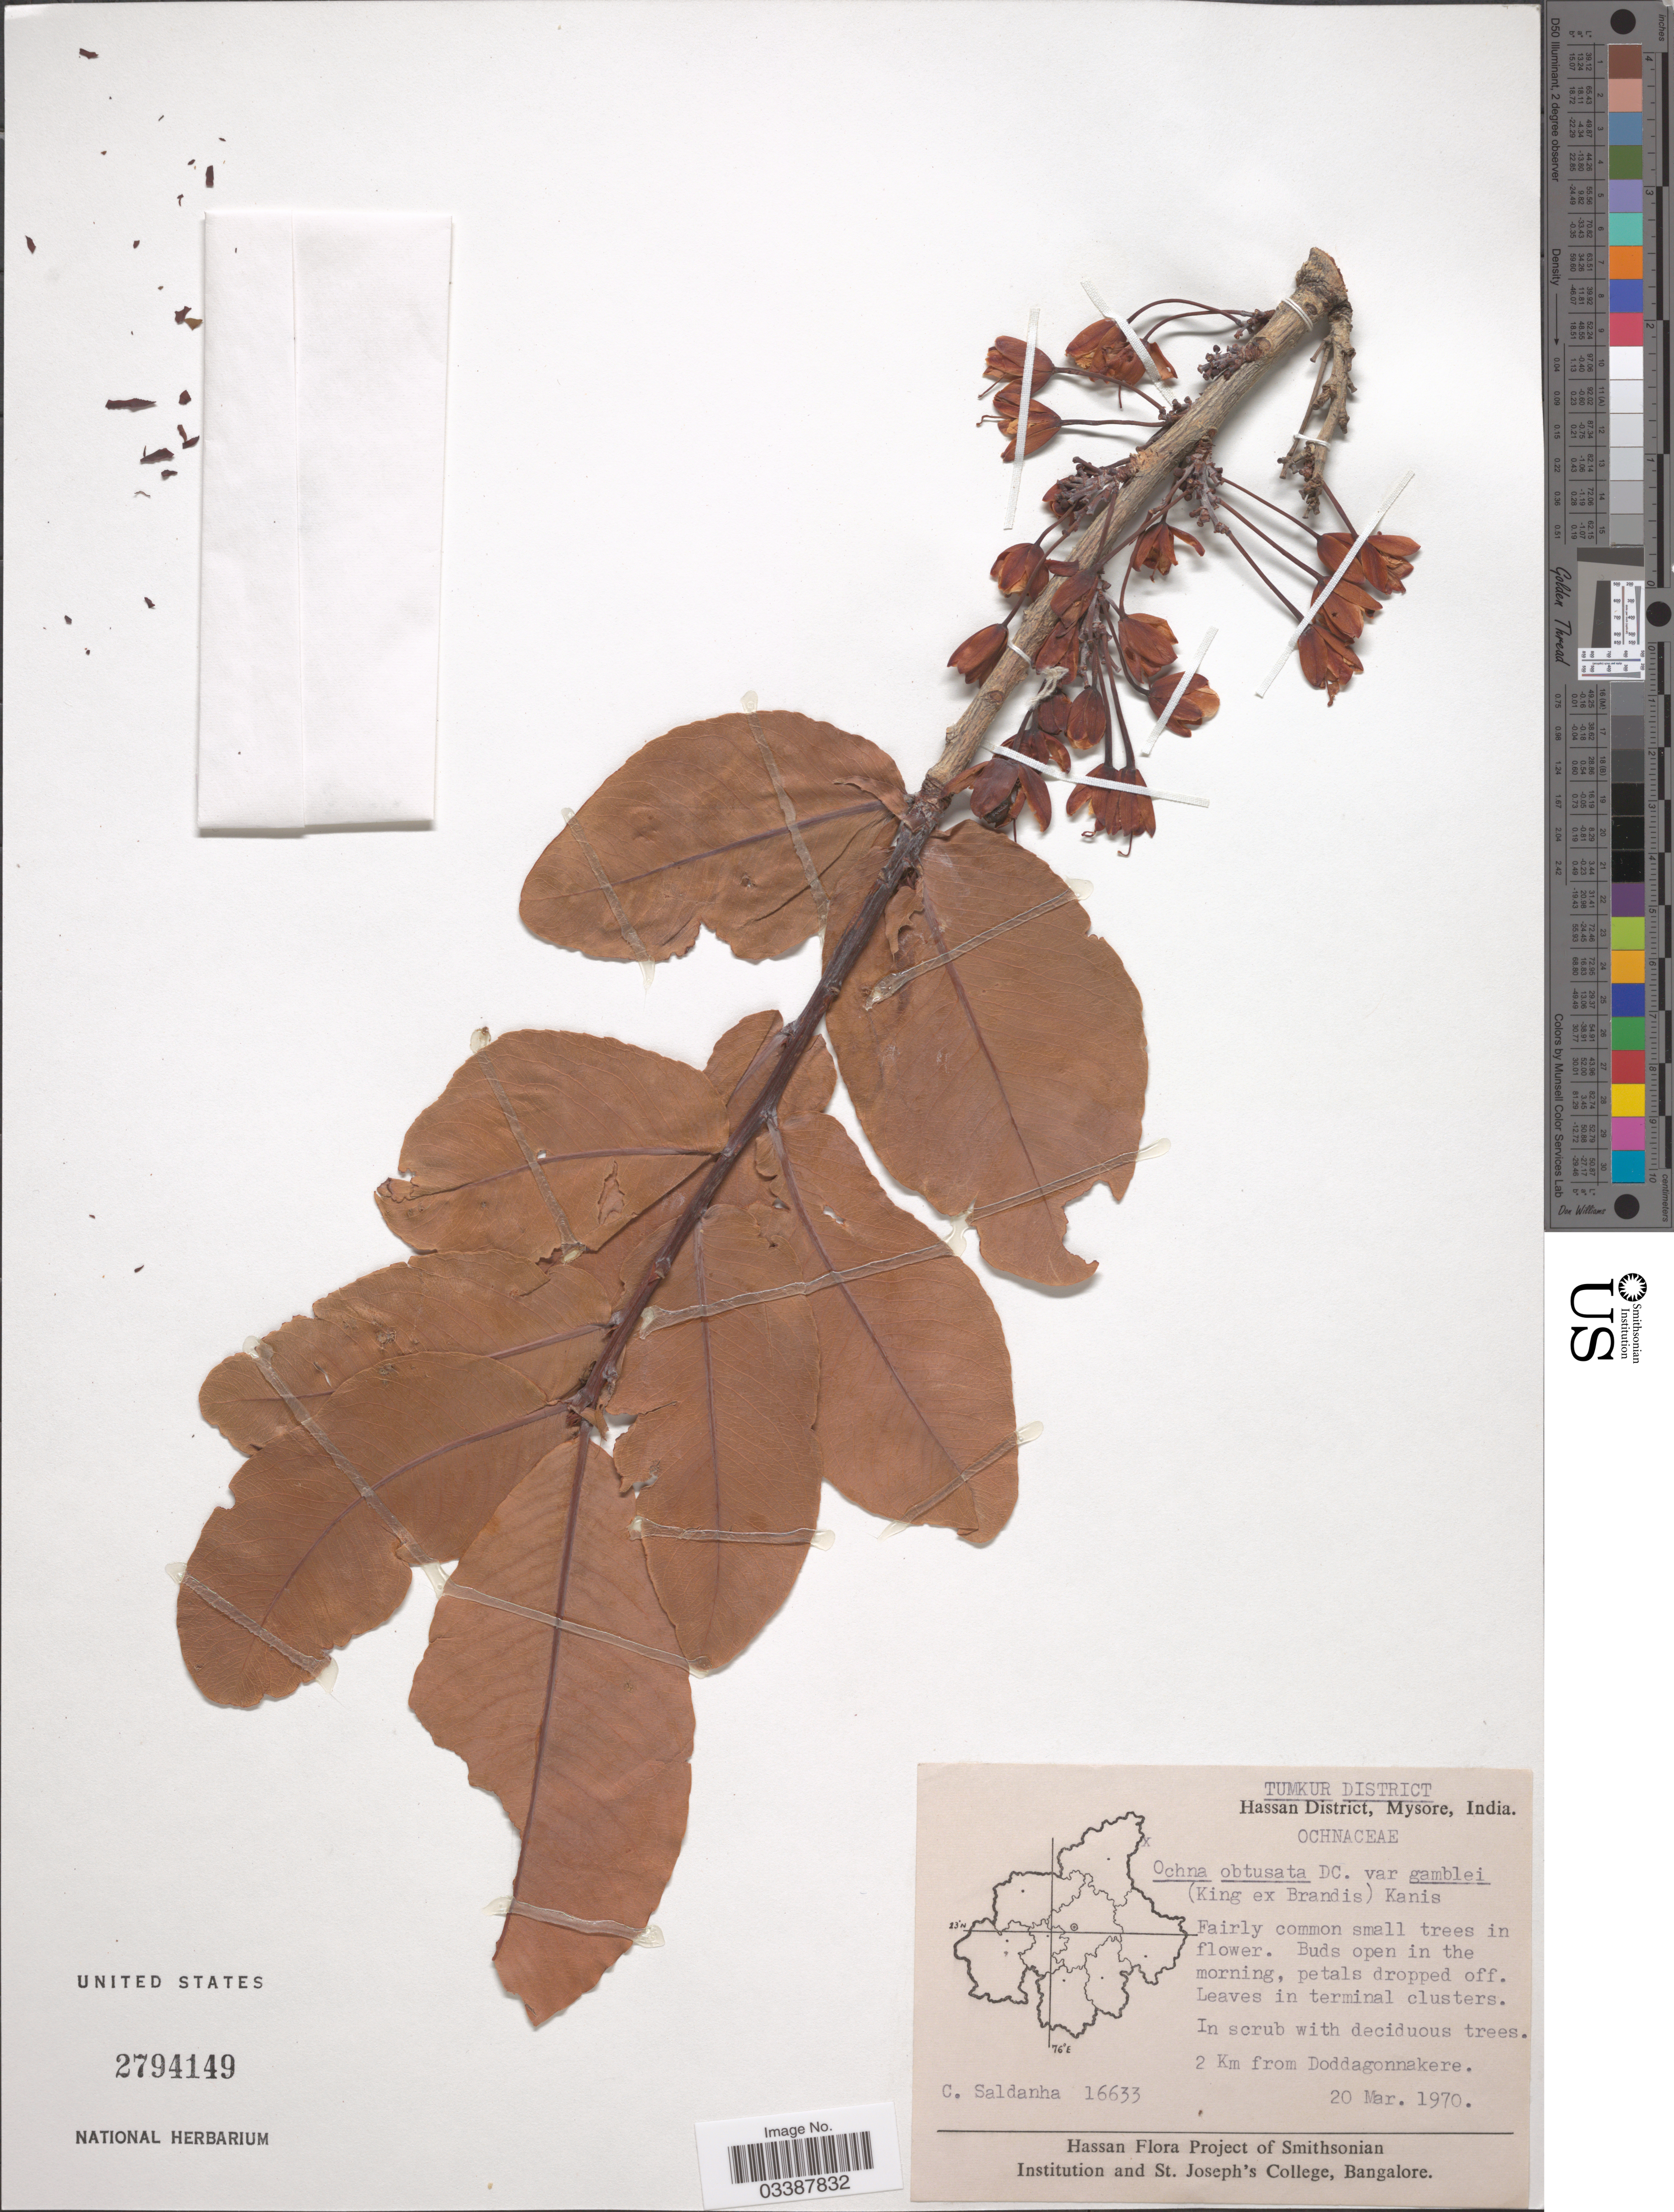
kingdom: Plantae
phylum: Tracheophyta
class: Magnoliopsida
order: Malpighiales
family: Ochnaceae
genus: Ochna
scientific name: Ochna obtusata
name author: DC.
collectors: C. Saldanha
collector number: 16633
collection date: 1970-03-20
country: India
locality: Hassan District, Mysore. 2 Km from Doddagonnakere.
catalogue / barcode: US 2794149